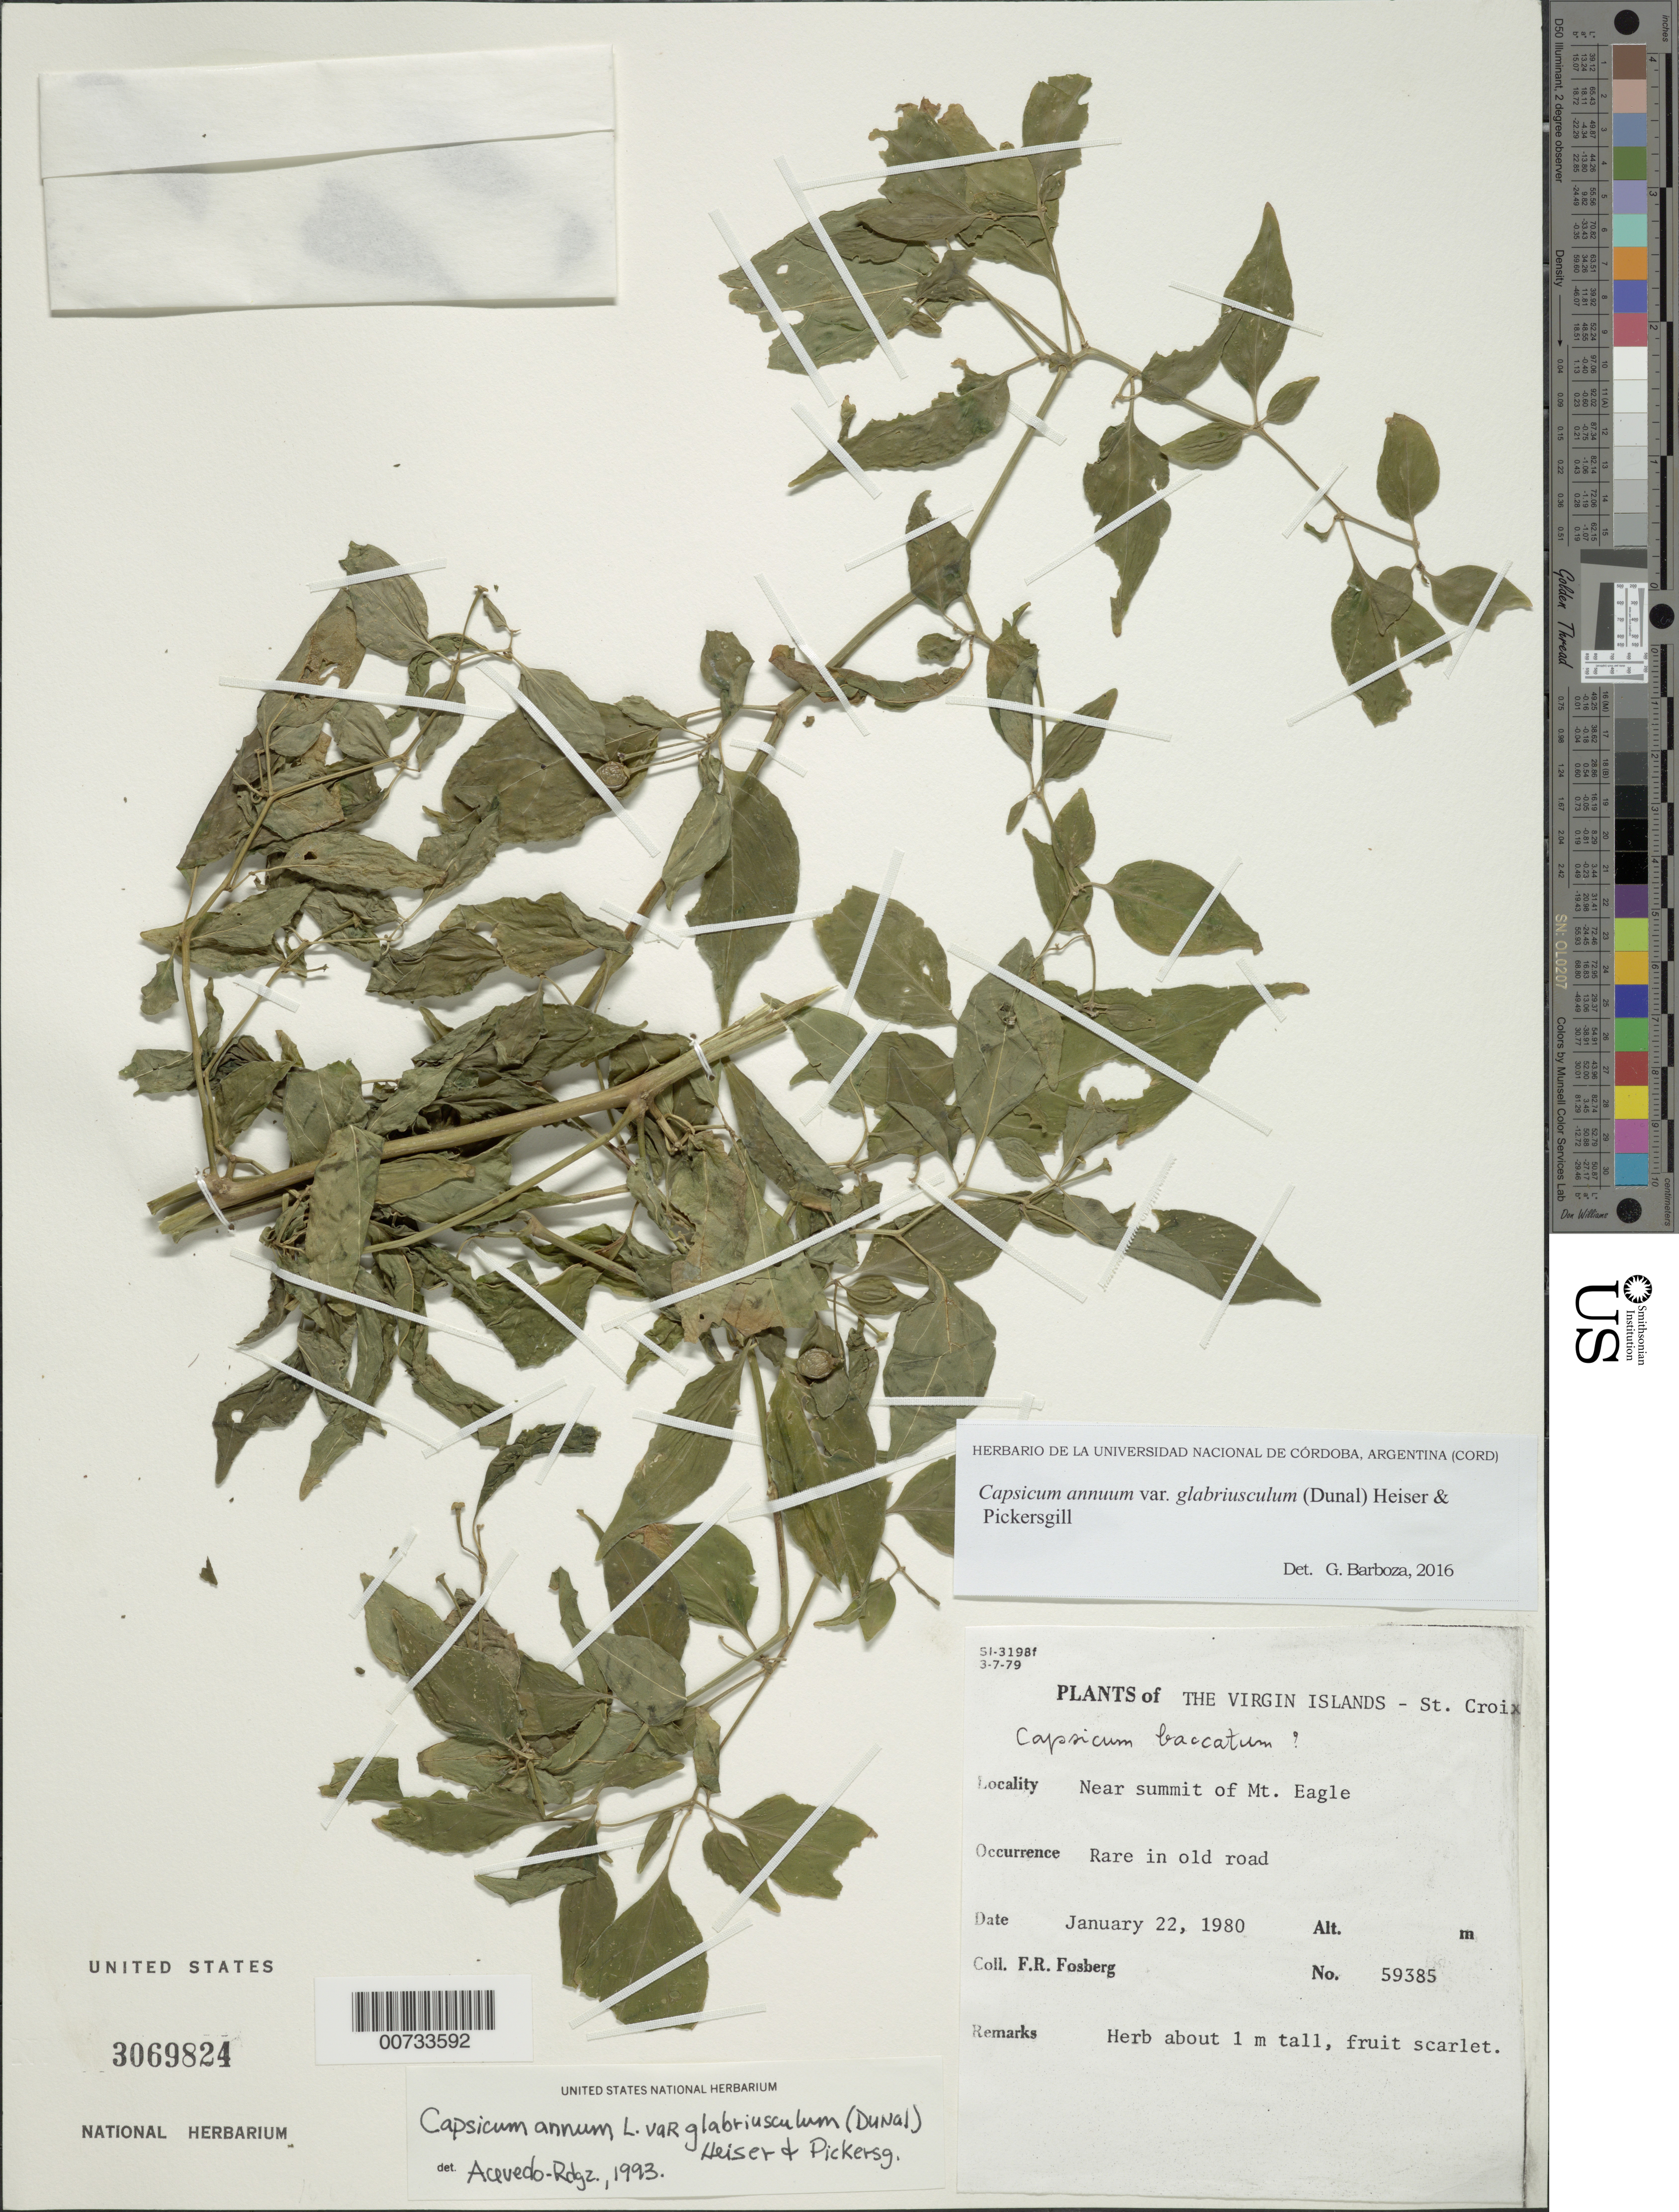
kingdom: Plantae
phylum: Tracheophyta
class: Magnoliopsida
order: Solanales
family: Solanaceae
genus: Capsicum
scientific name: Capsicum annuum var. glabriusculum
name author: (Dunal) Heiser & Pickersgill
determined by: Barboza, G. E., (CORD), Museo Botanico - Cordoba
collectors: F. R. Fosberg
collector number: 59385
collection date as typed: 22 Jan 1980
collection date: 1980-01-22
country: U.S. Virgin Islands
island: St. Croix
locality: St. Croix: Mt. Eagle, near summit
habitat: Rare in old road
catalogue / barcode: US 3069824